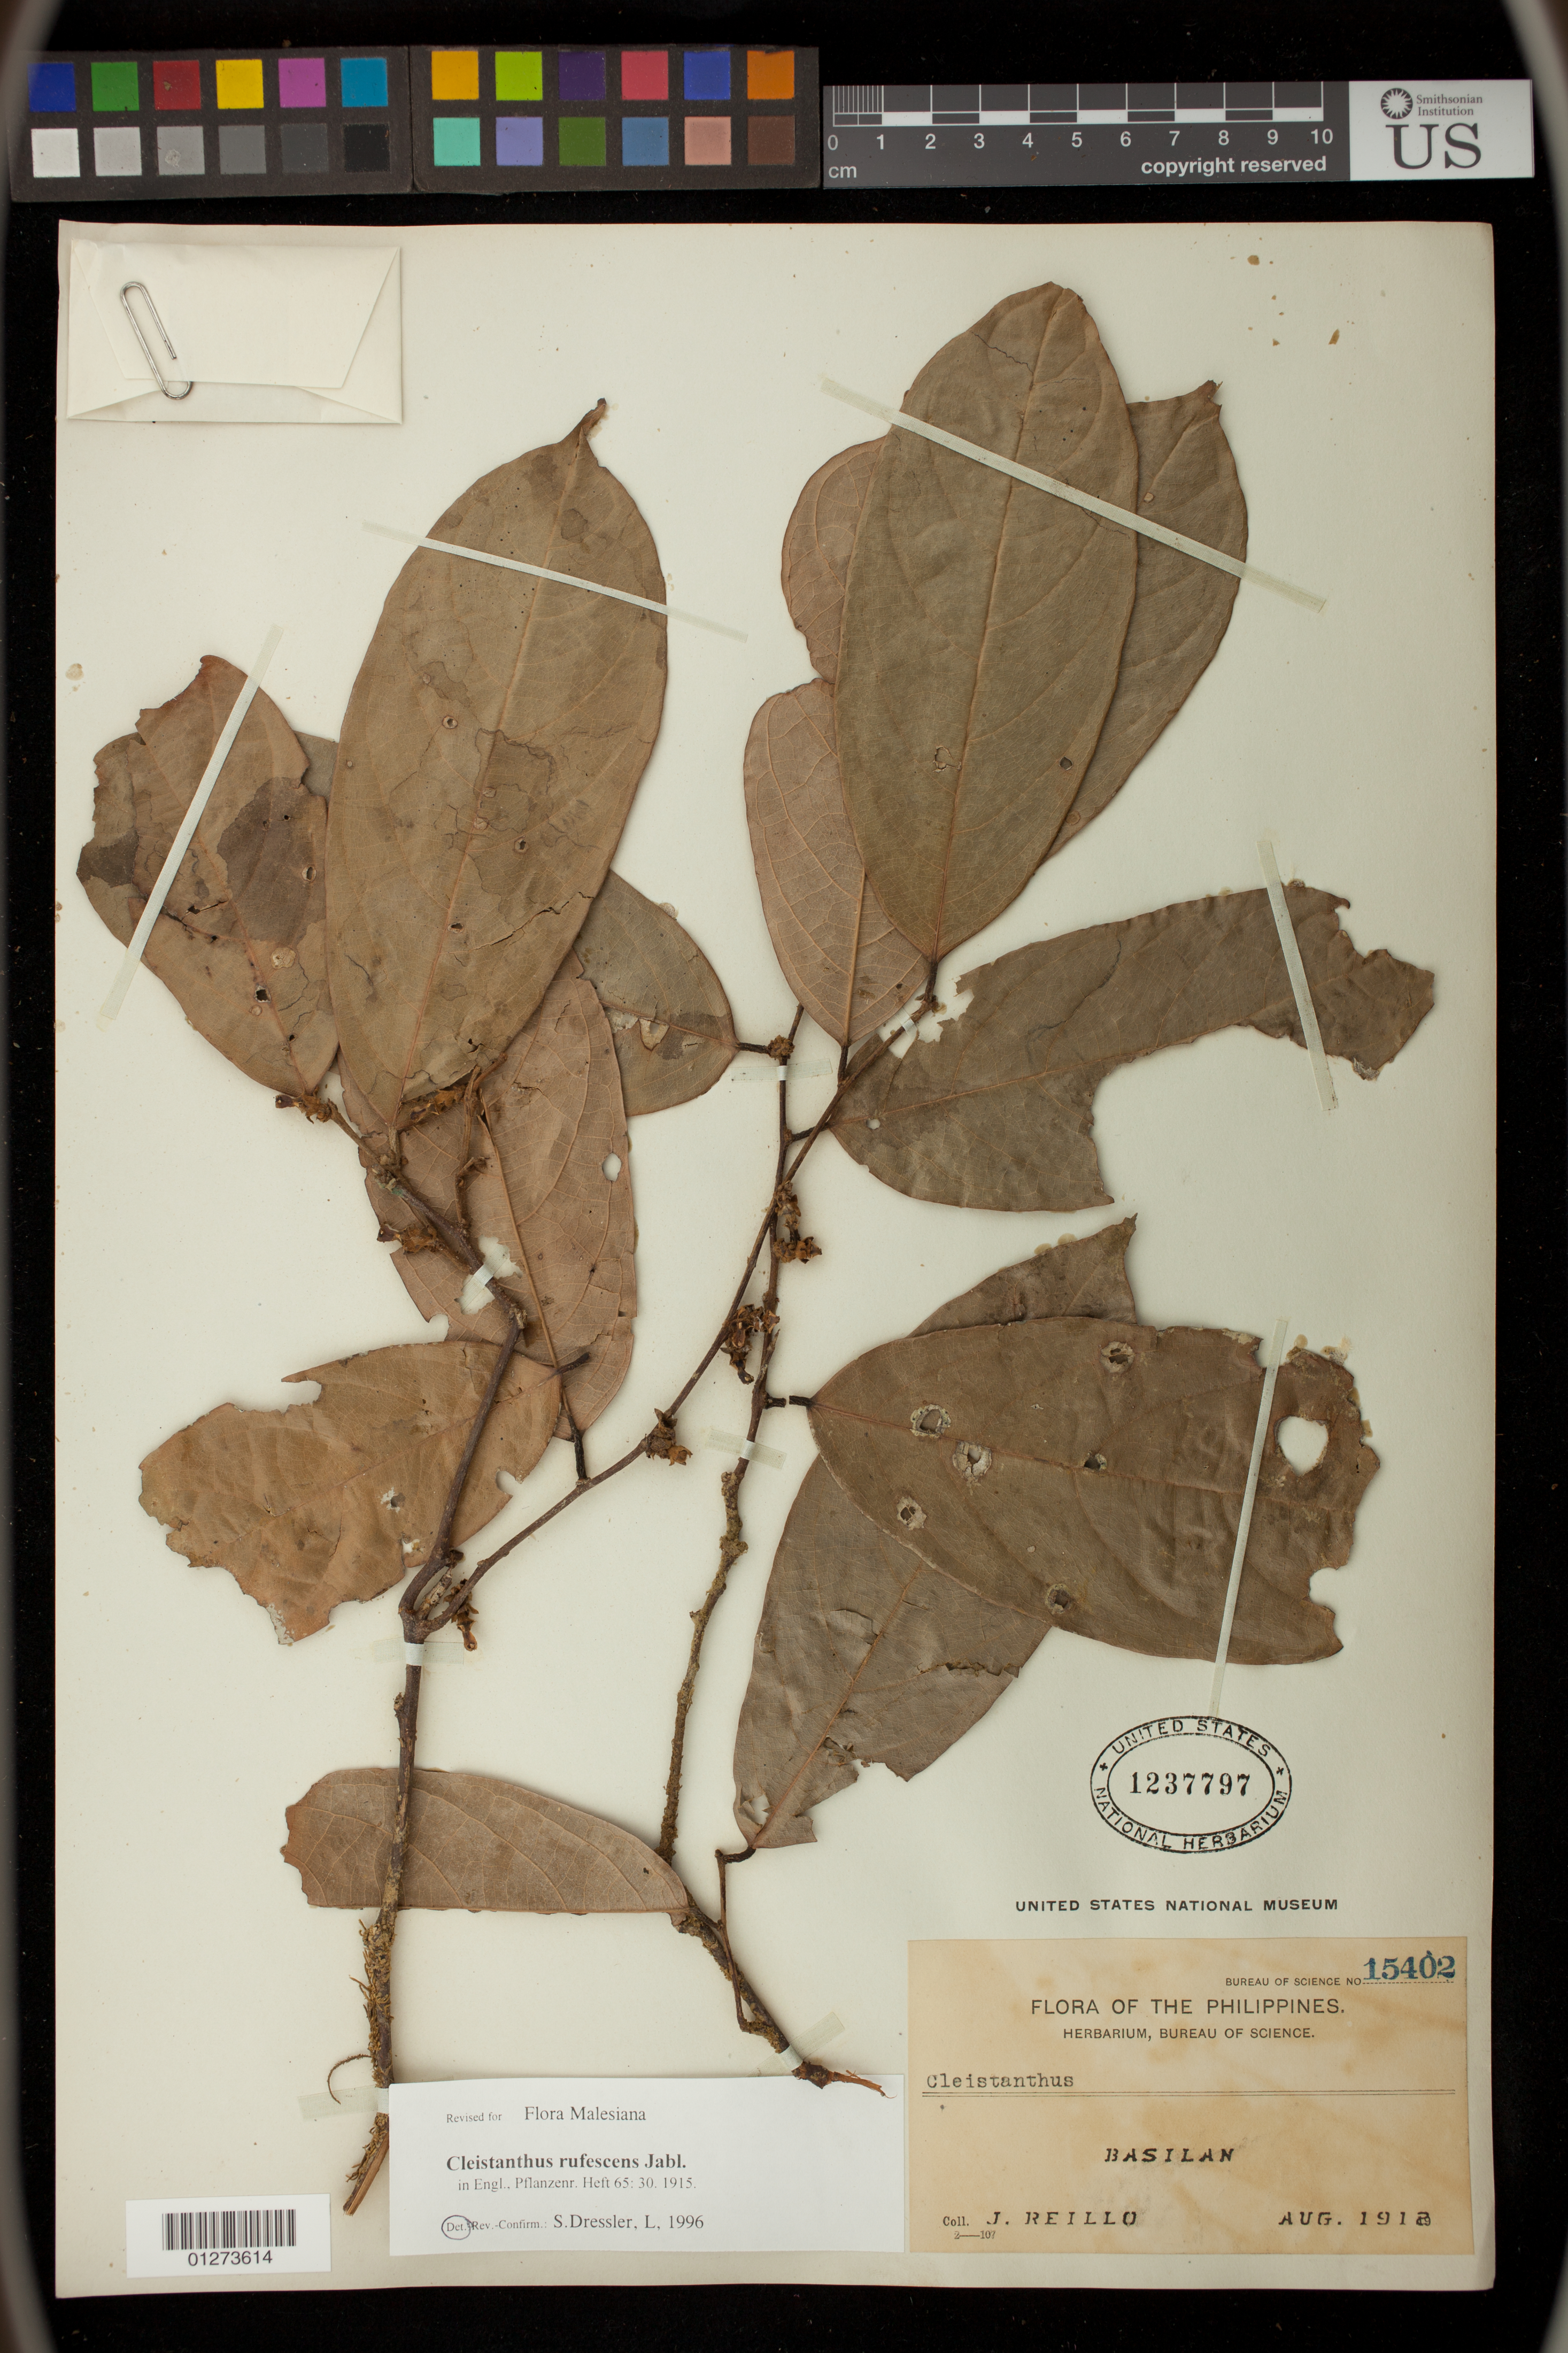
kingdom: Plantae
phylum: Tracheophyta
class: Magnoliopsida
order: Malpighiales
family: Phyllanthaceae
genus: Cleistanthus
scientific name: Cleistanthus rufescens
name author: Jabl.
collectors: J. Reillo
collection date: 1912-08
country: Philippines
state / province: Muslim Mindanao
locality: Basilan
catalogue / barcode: US 1237797